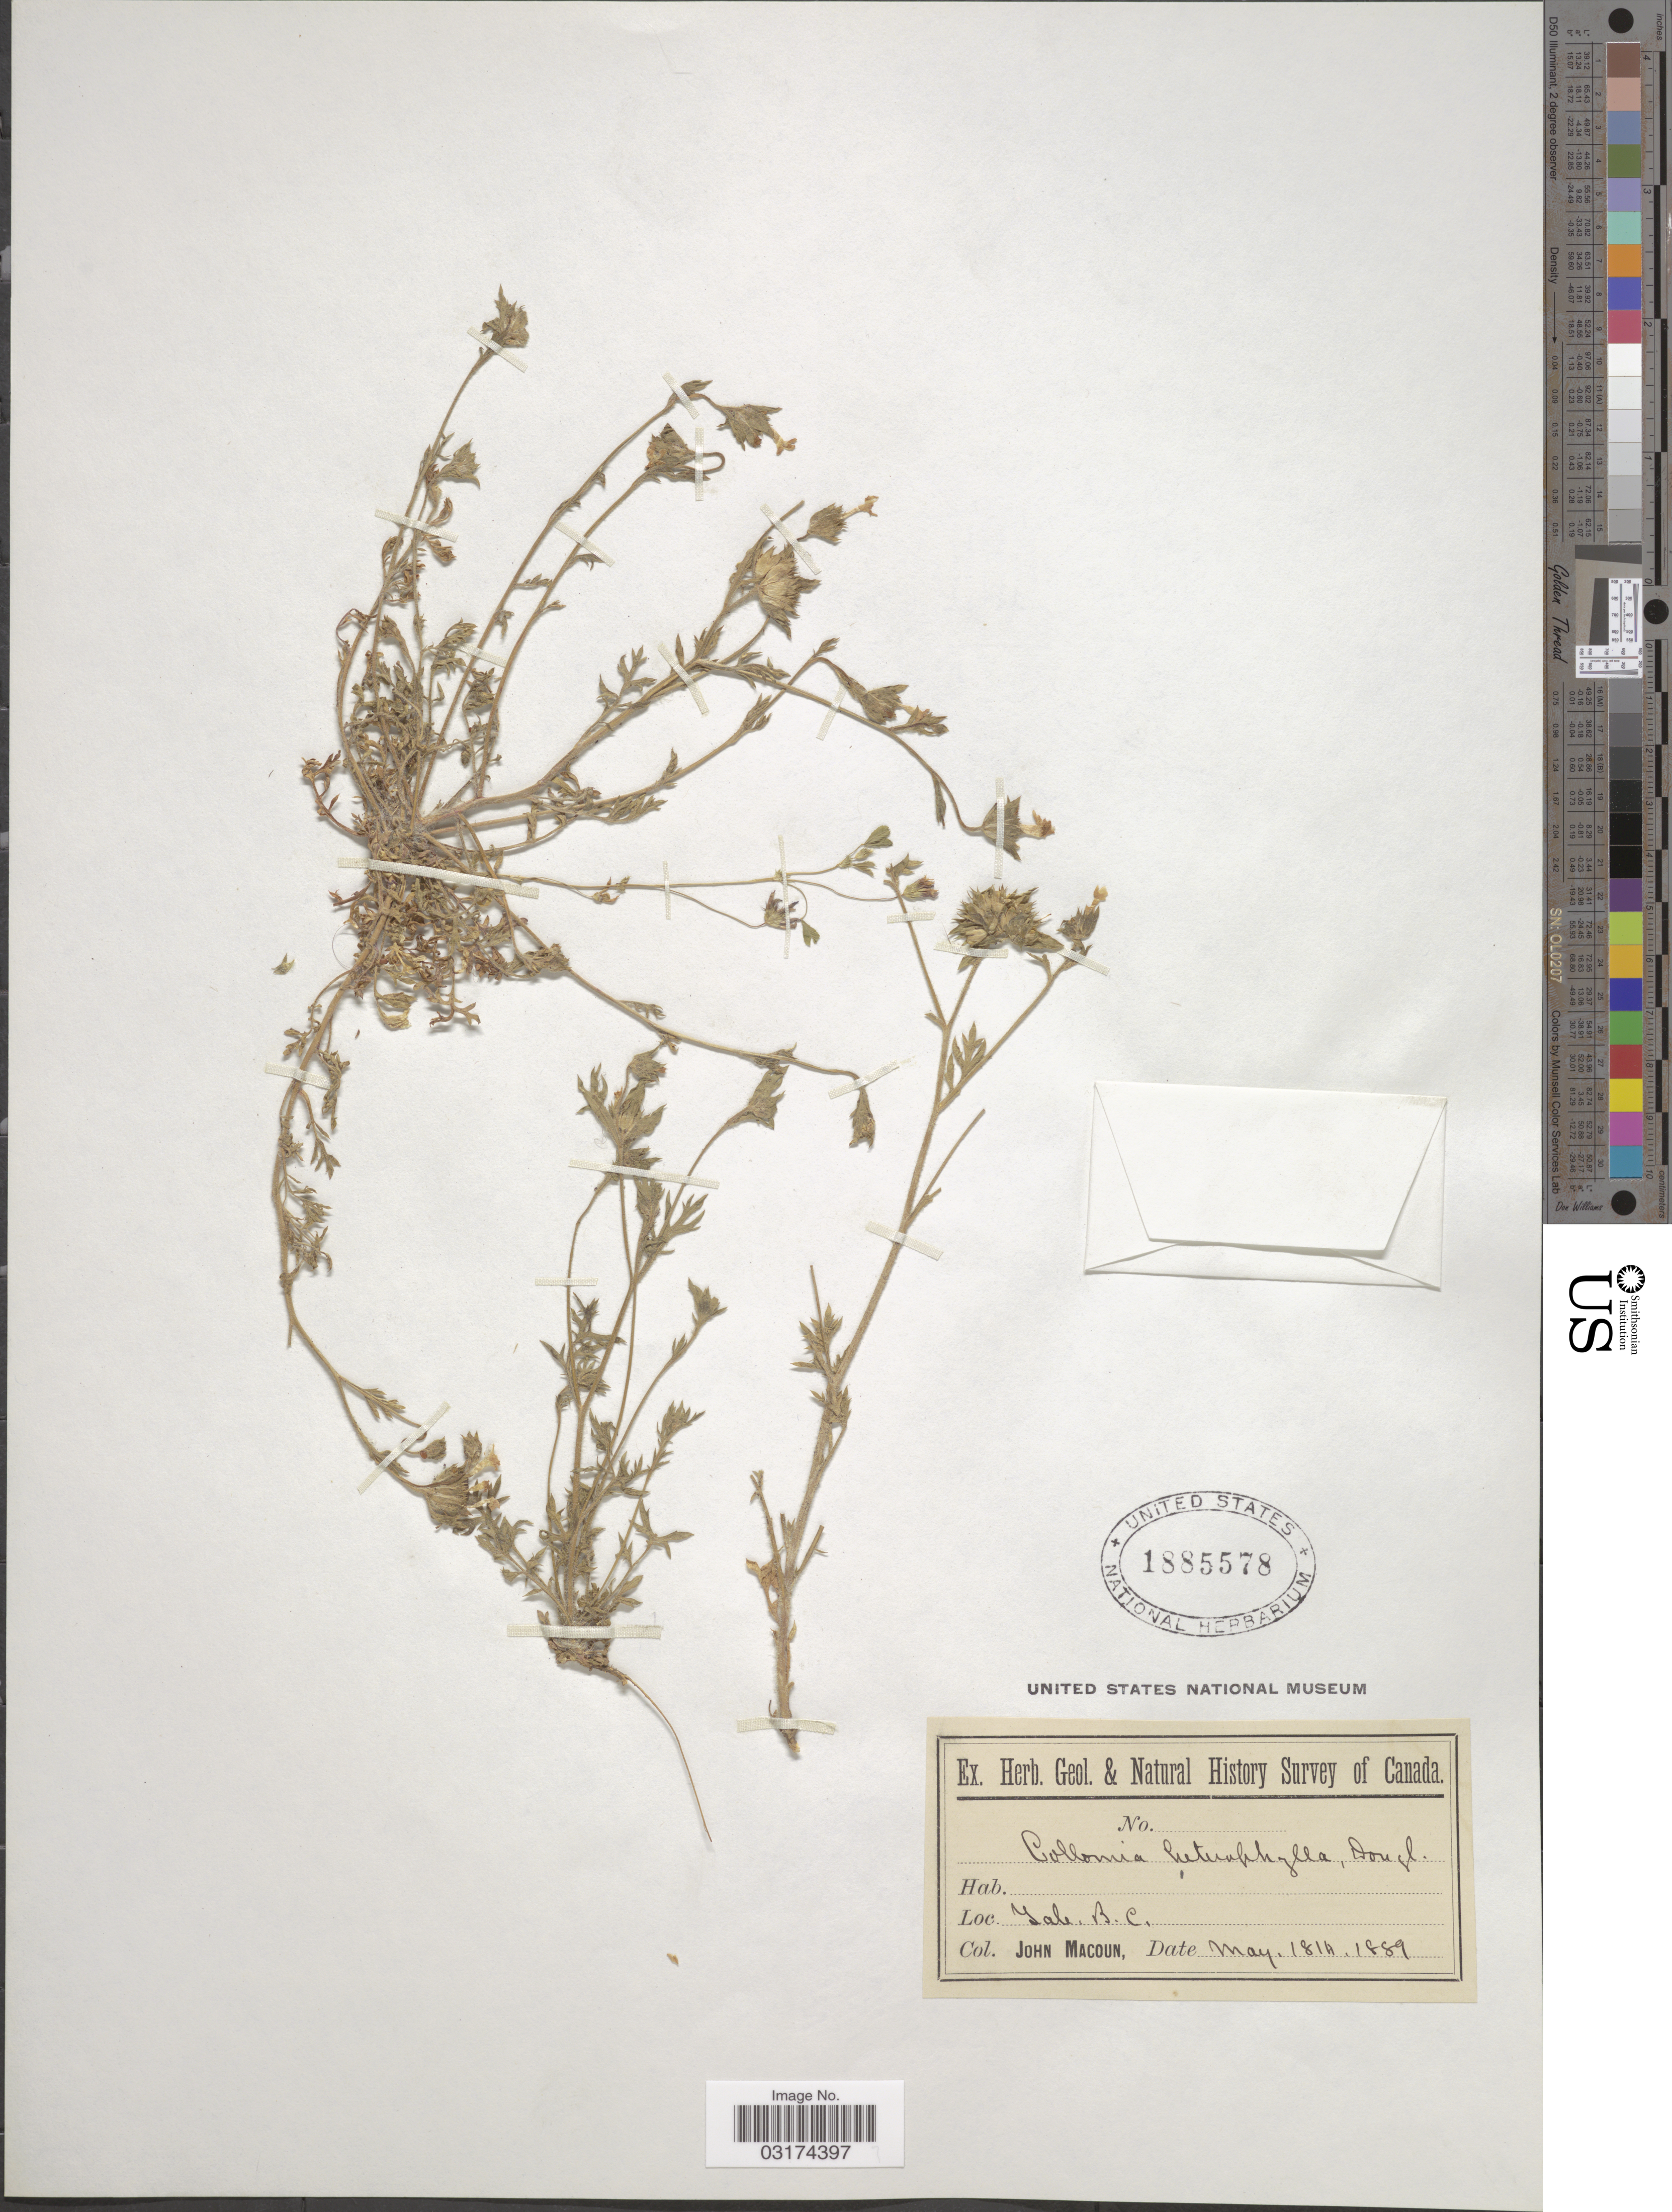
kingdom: Plantae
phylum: Tracheophyta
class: Magnoliopsida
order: Ericales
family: Polemoniaceae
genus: Collomia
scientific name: Collomia heterophylla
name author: Hook.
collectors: J. Macoun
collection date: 1889-05-18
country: Canada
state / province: British Columbia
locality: Yale.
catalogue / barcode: US 1885578